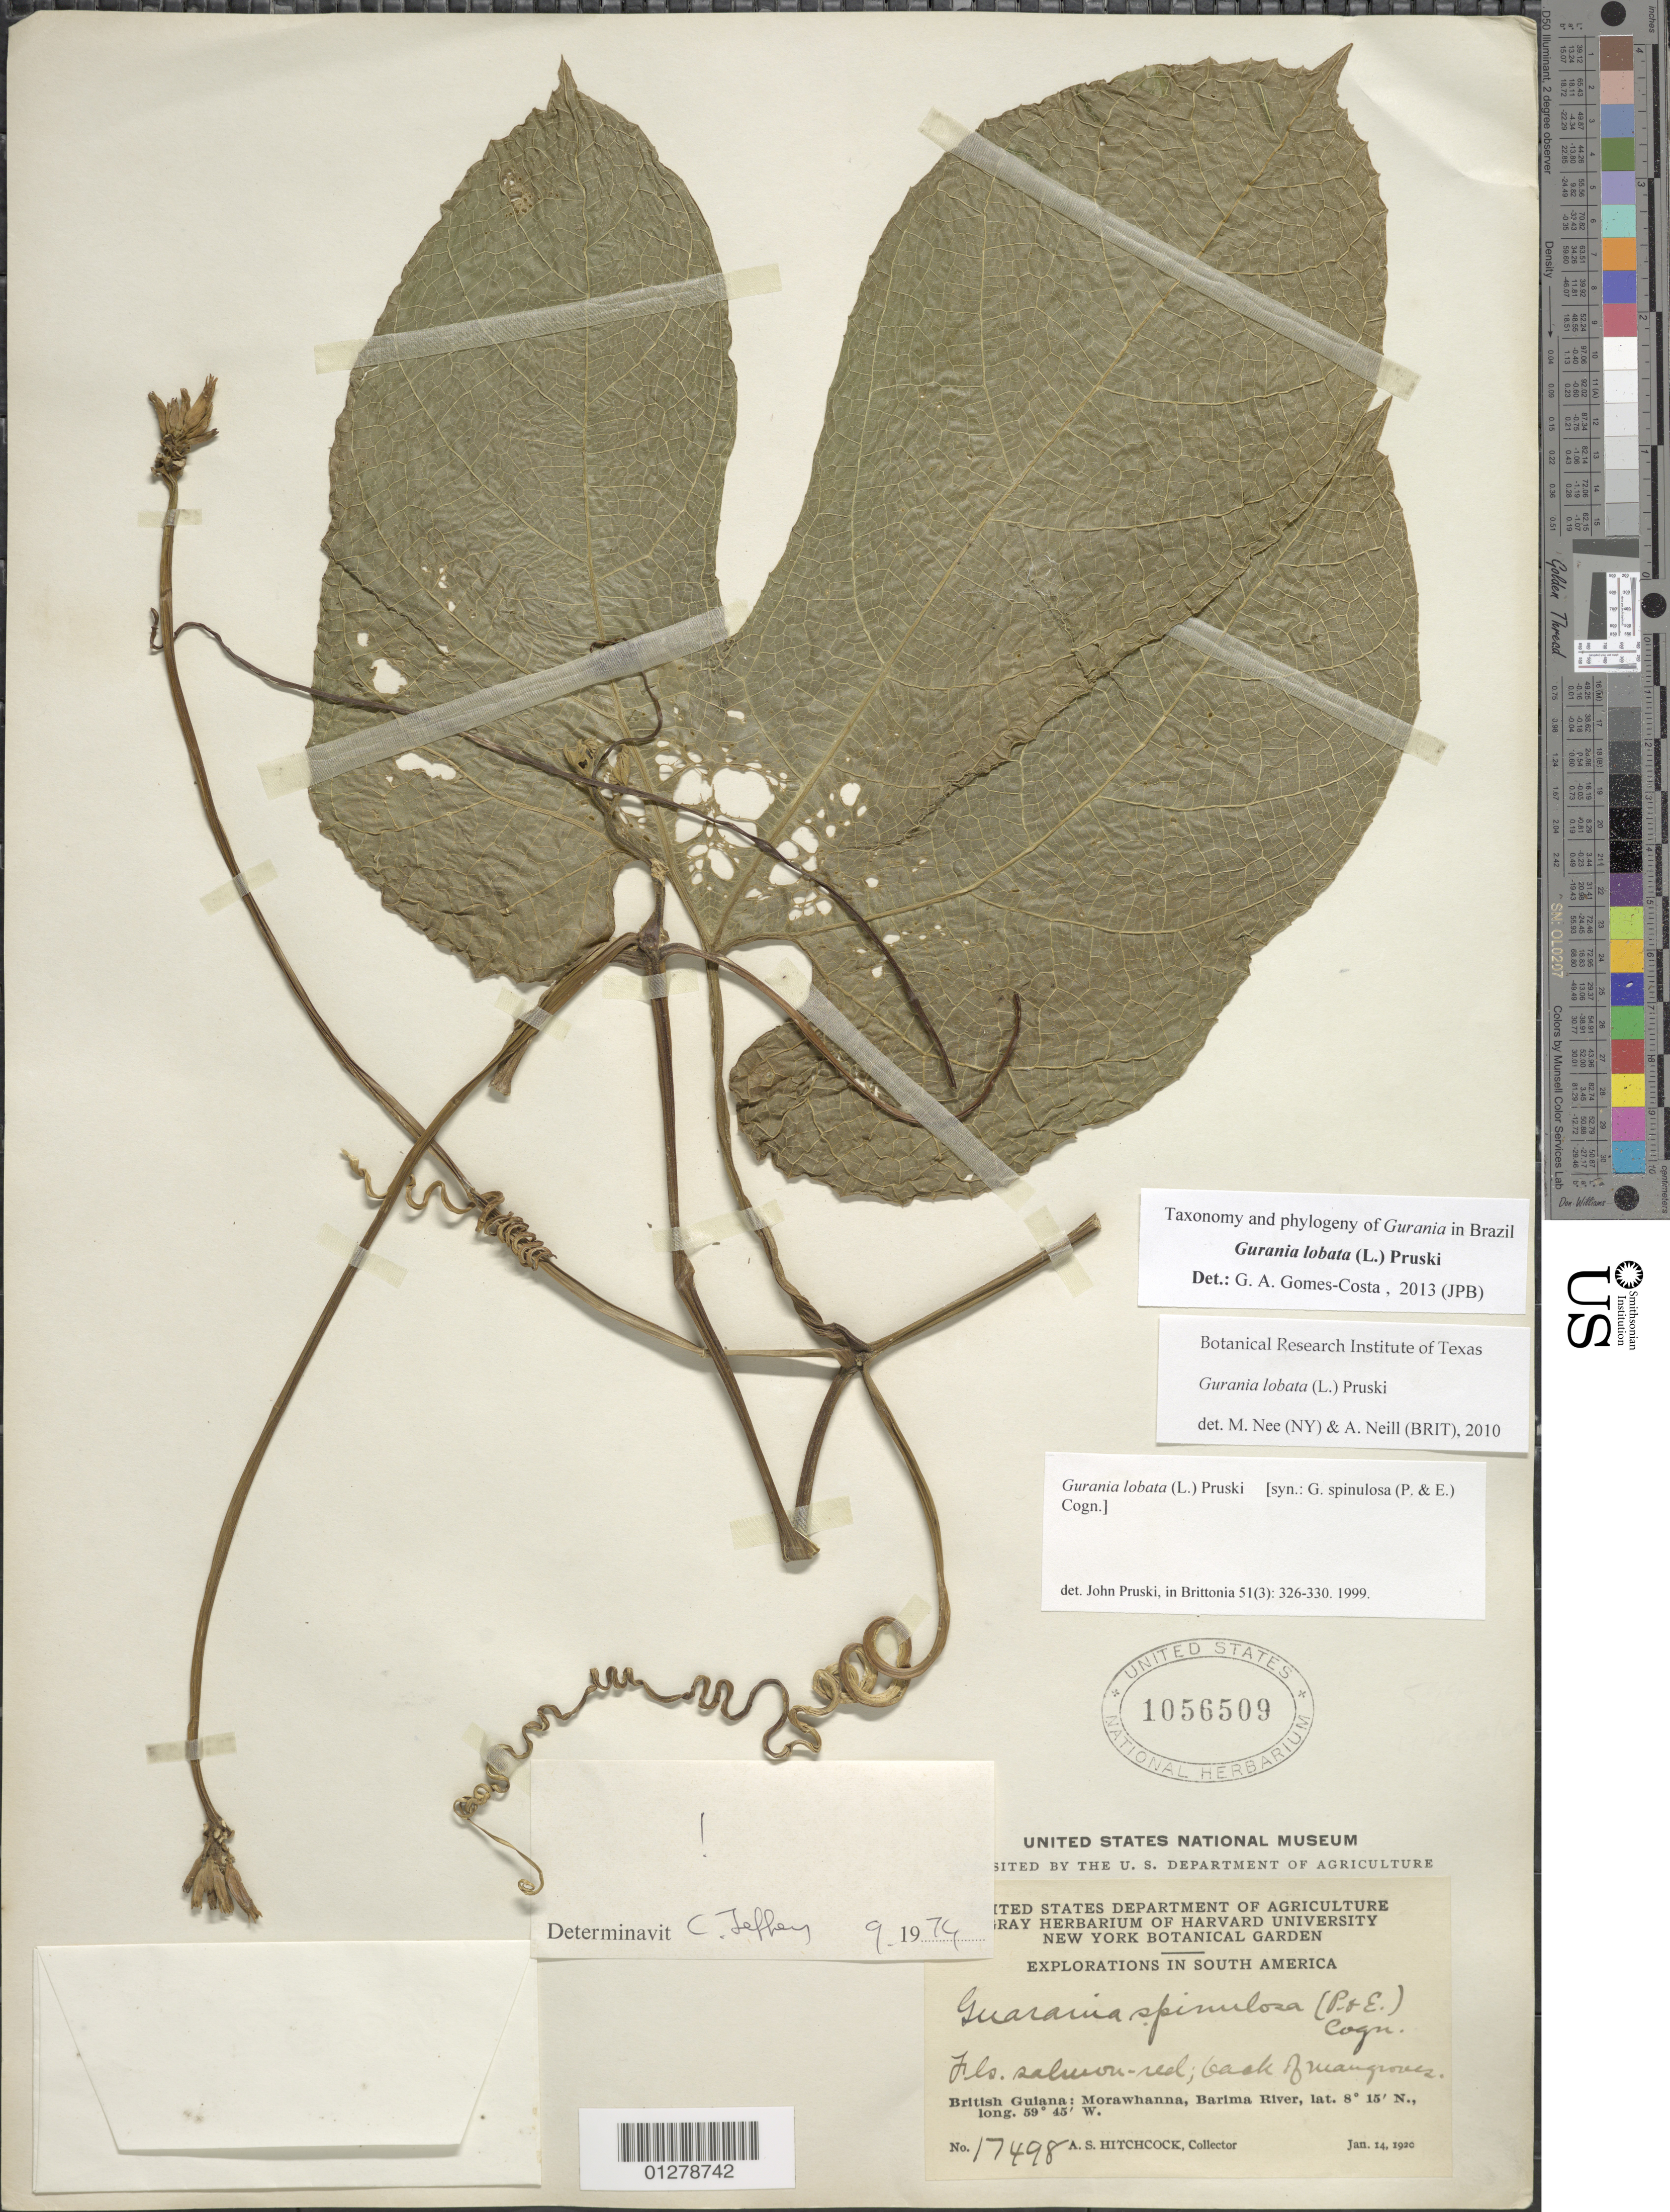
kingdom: Plantae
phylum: Tracheophyta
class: Magnoliopsida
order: Cucurbitales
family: Cucurbitaceae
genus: Gurania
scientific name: Gurania lobata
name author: (L.) Pruski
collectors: A. S. Hitchcock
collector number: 17498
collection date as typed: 14 Jan 1920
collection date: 1920-01-14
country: Guyana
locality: Morawhanna, Barima River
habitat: back of mangroves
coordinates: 8 15 N, 59 45 W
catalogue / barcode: US 1056509